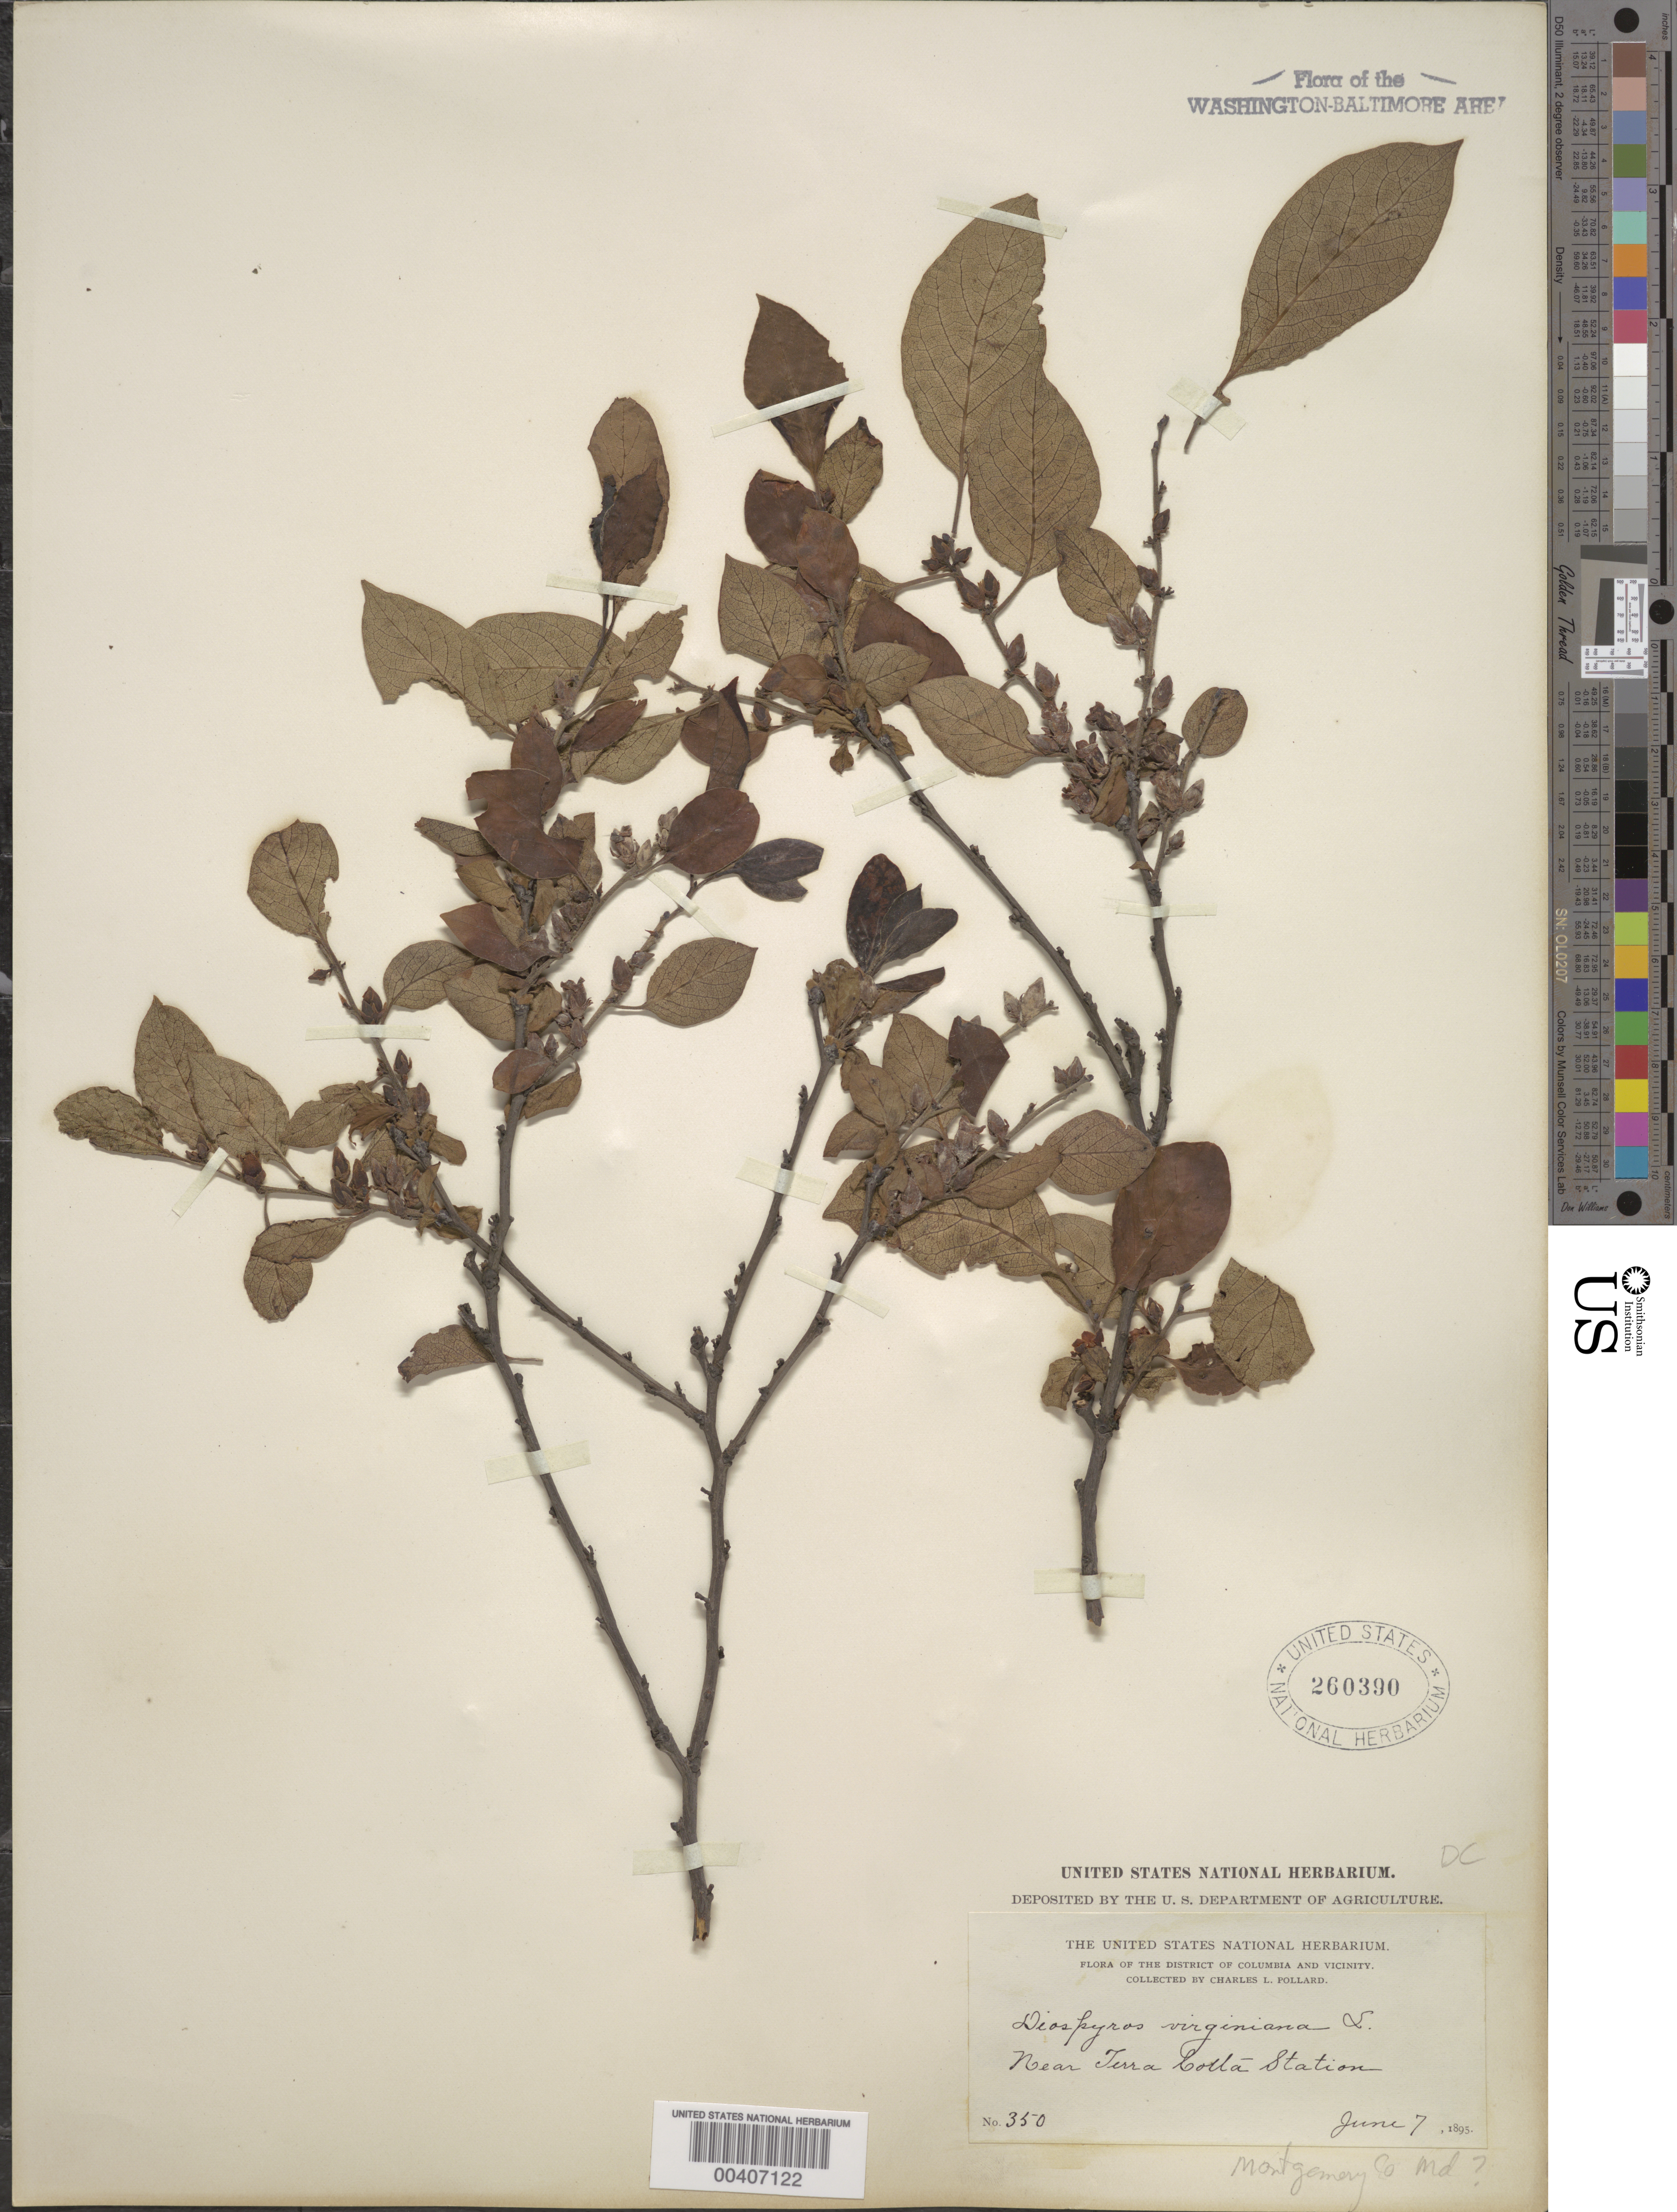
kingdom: Plantae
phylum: Tracheophyta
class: Magnoliopsida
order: Ericales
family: Ebenaceae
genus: Diospyros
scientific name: Diospyros virginiana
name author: L.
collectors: C. L. Pollard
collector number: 350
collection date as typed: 07 Jun 1895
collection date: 1895-06-07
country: United States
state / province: District of Columbia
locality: Terra Cotta Station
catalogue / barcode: US 260390